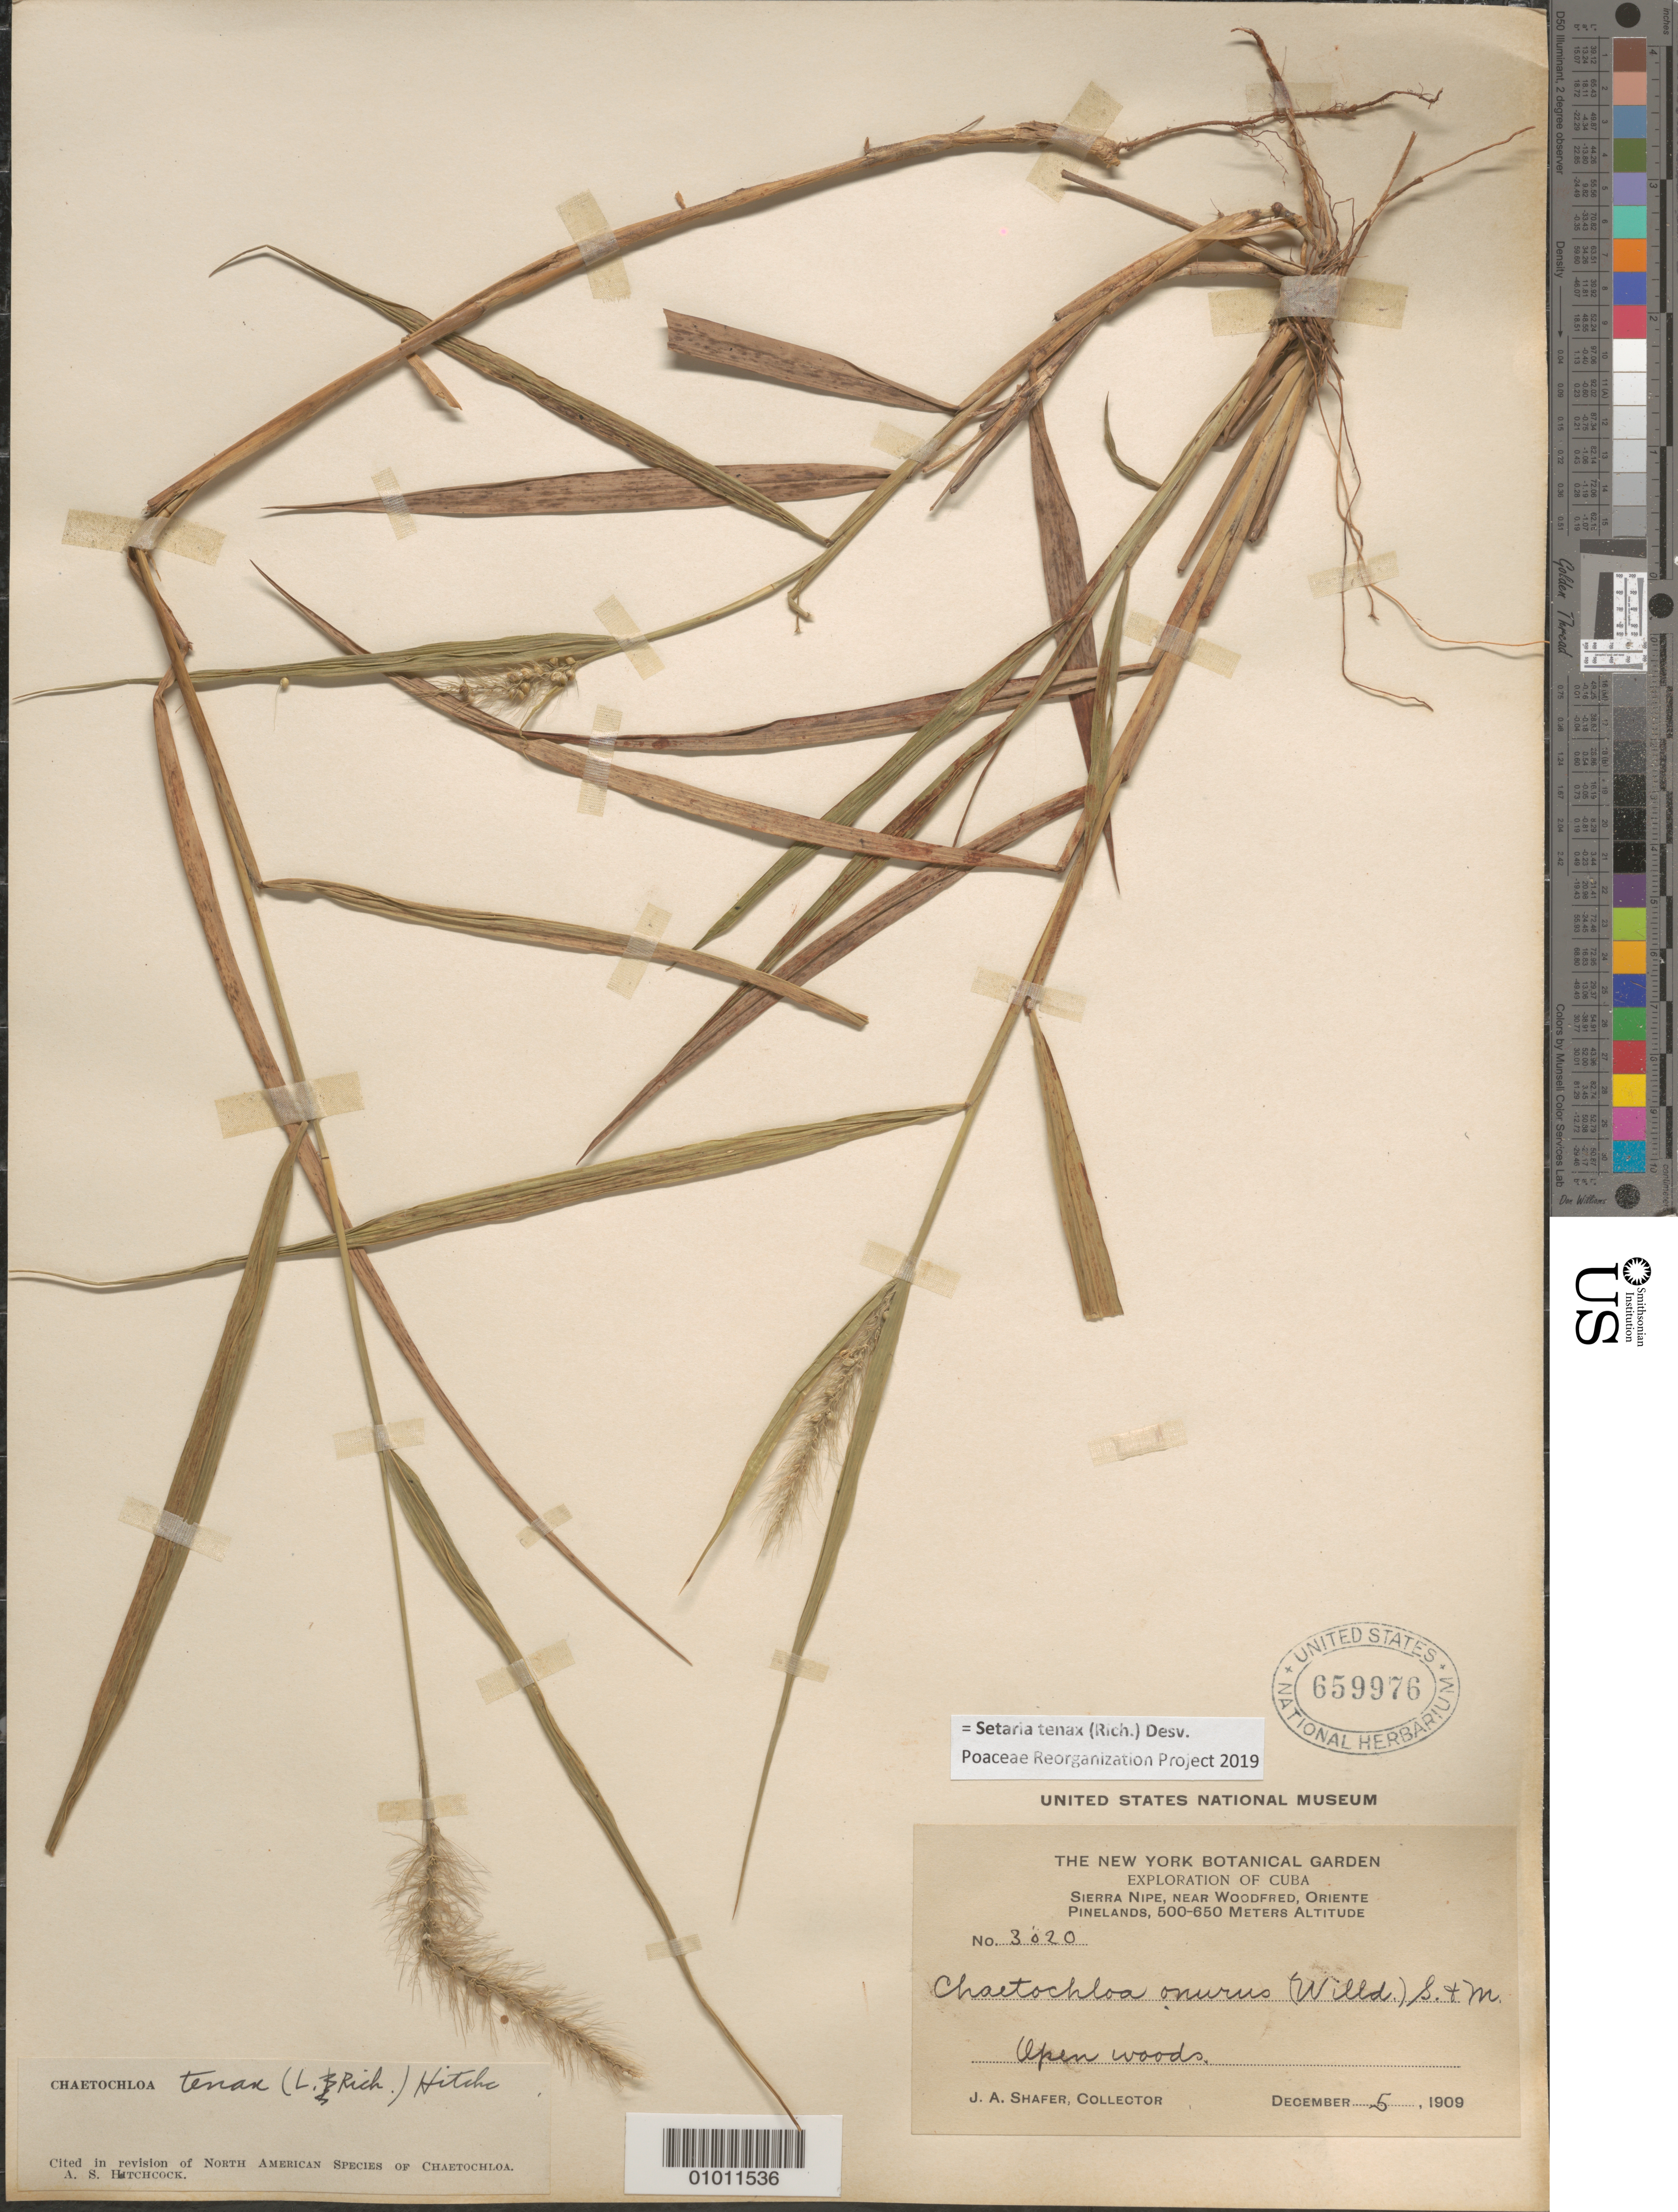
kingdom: Plantae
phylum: Tracheophyta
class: Liliopsida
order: Poales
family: Poaceae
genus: Setaria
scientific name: Setaria texana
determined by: Poaceae Reorganization Project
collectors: J. A. Shafer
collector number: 3020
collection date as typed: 05 Dec 1909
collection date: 1909-12-05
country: Cuba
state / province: Holguín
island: Cuba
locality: Sierra Nipe, near Woodfred, Oriente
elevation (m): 500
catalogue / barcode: US 659976